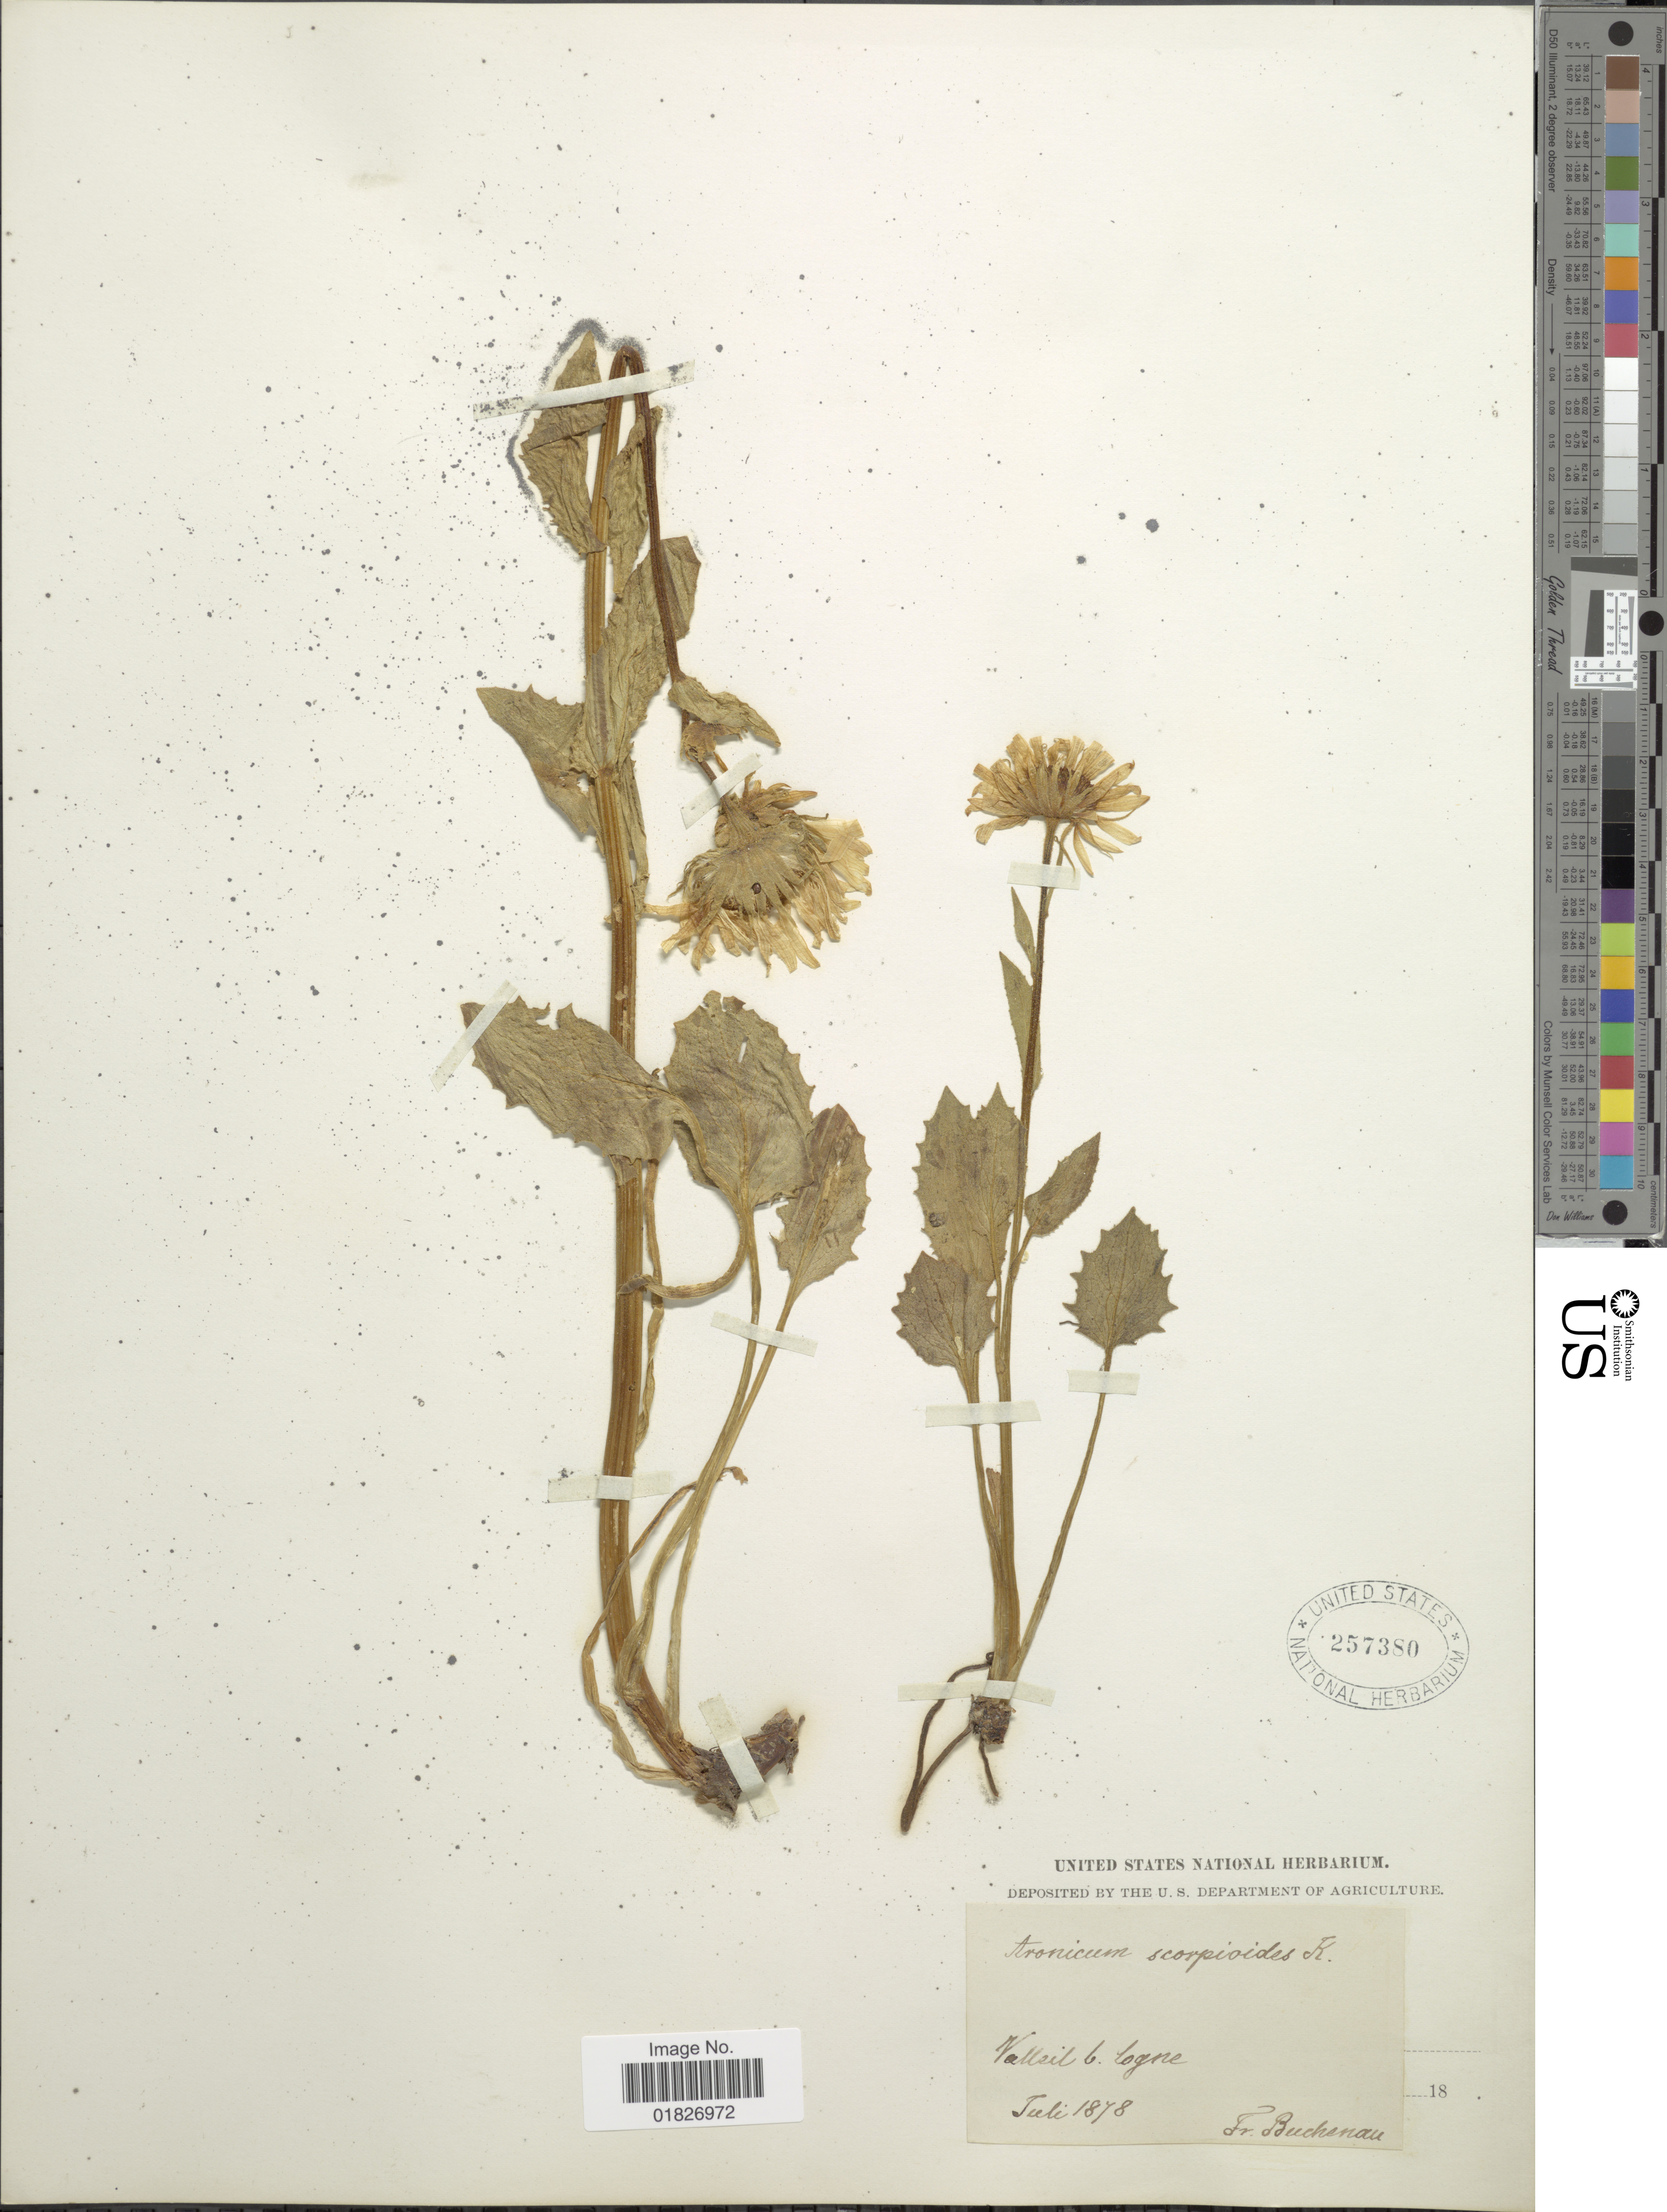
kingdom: Plantae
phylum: Tracheophyta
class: Magnoliopsida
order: Asterales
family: Asteraceae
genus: Doronicum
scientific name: Doronicum grandiflorum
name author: (Nyman) Rydb. & Fourc.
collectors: F. Buchenau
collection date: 1878-07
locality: Valleil b. Cogne [interpreted]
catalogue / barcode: US 257380